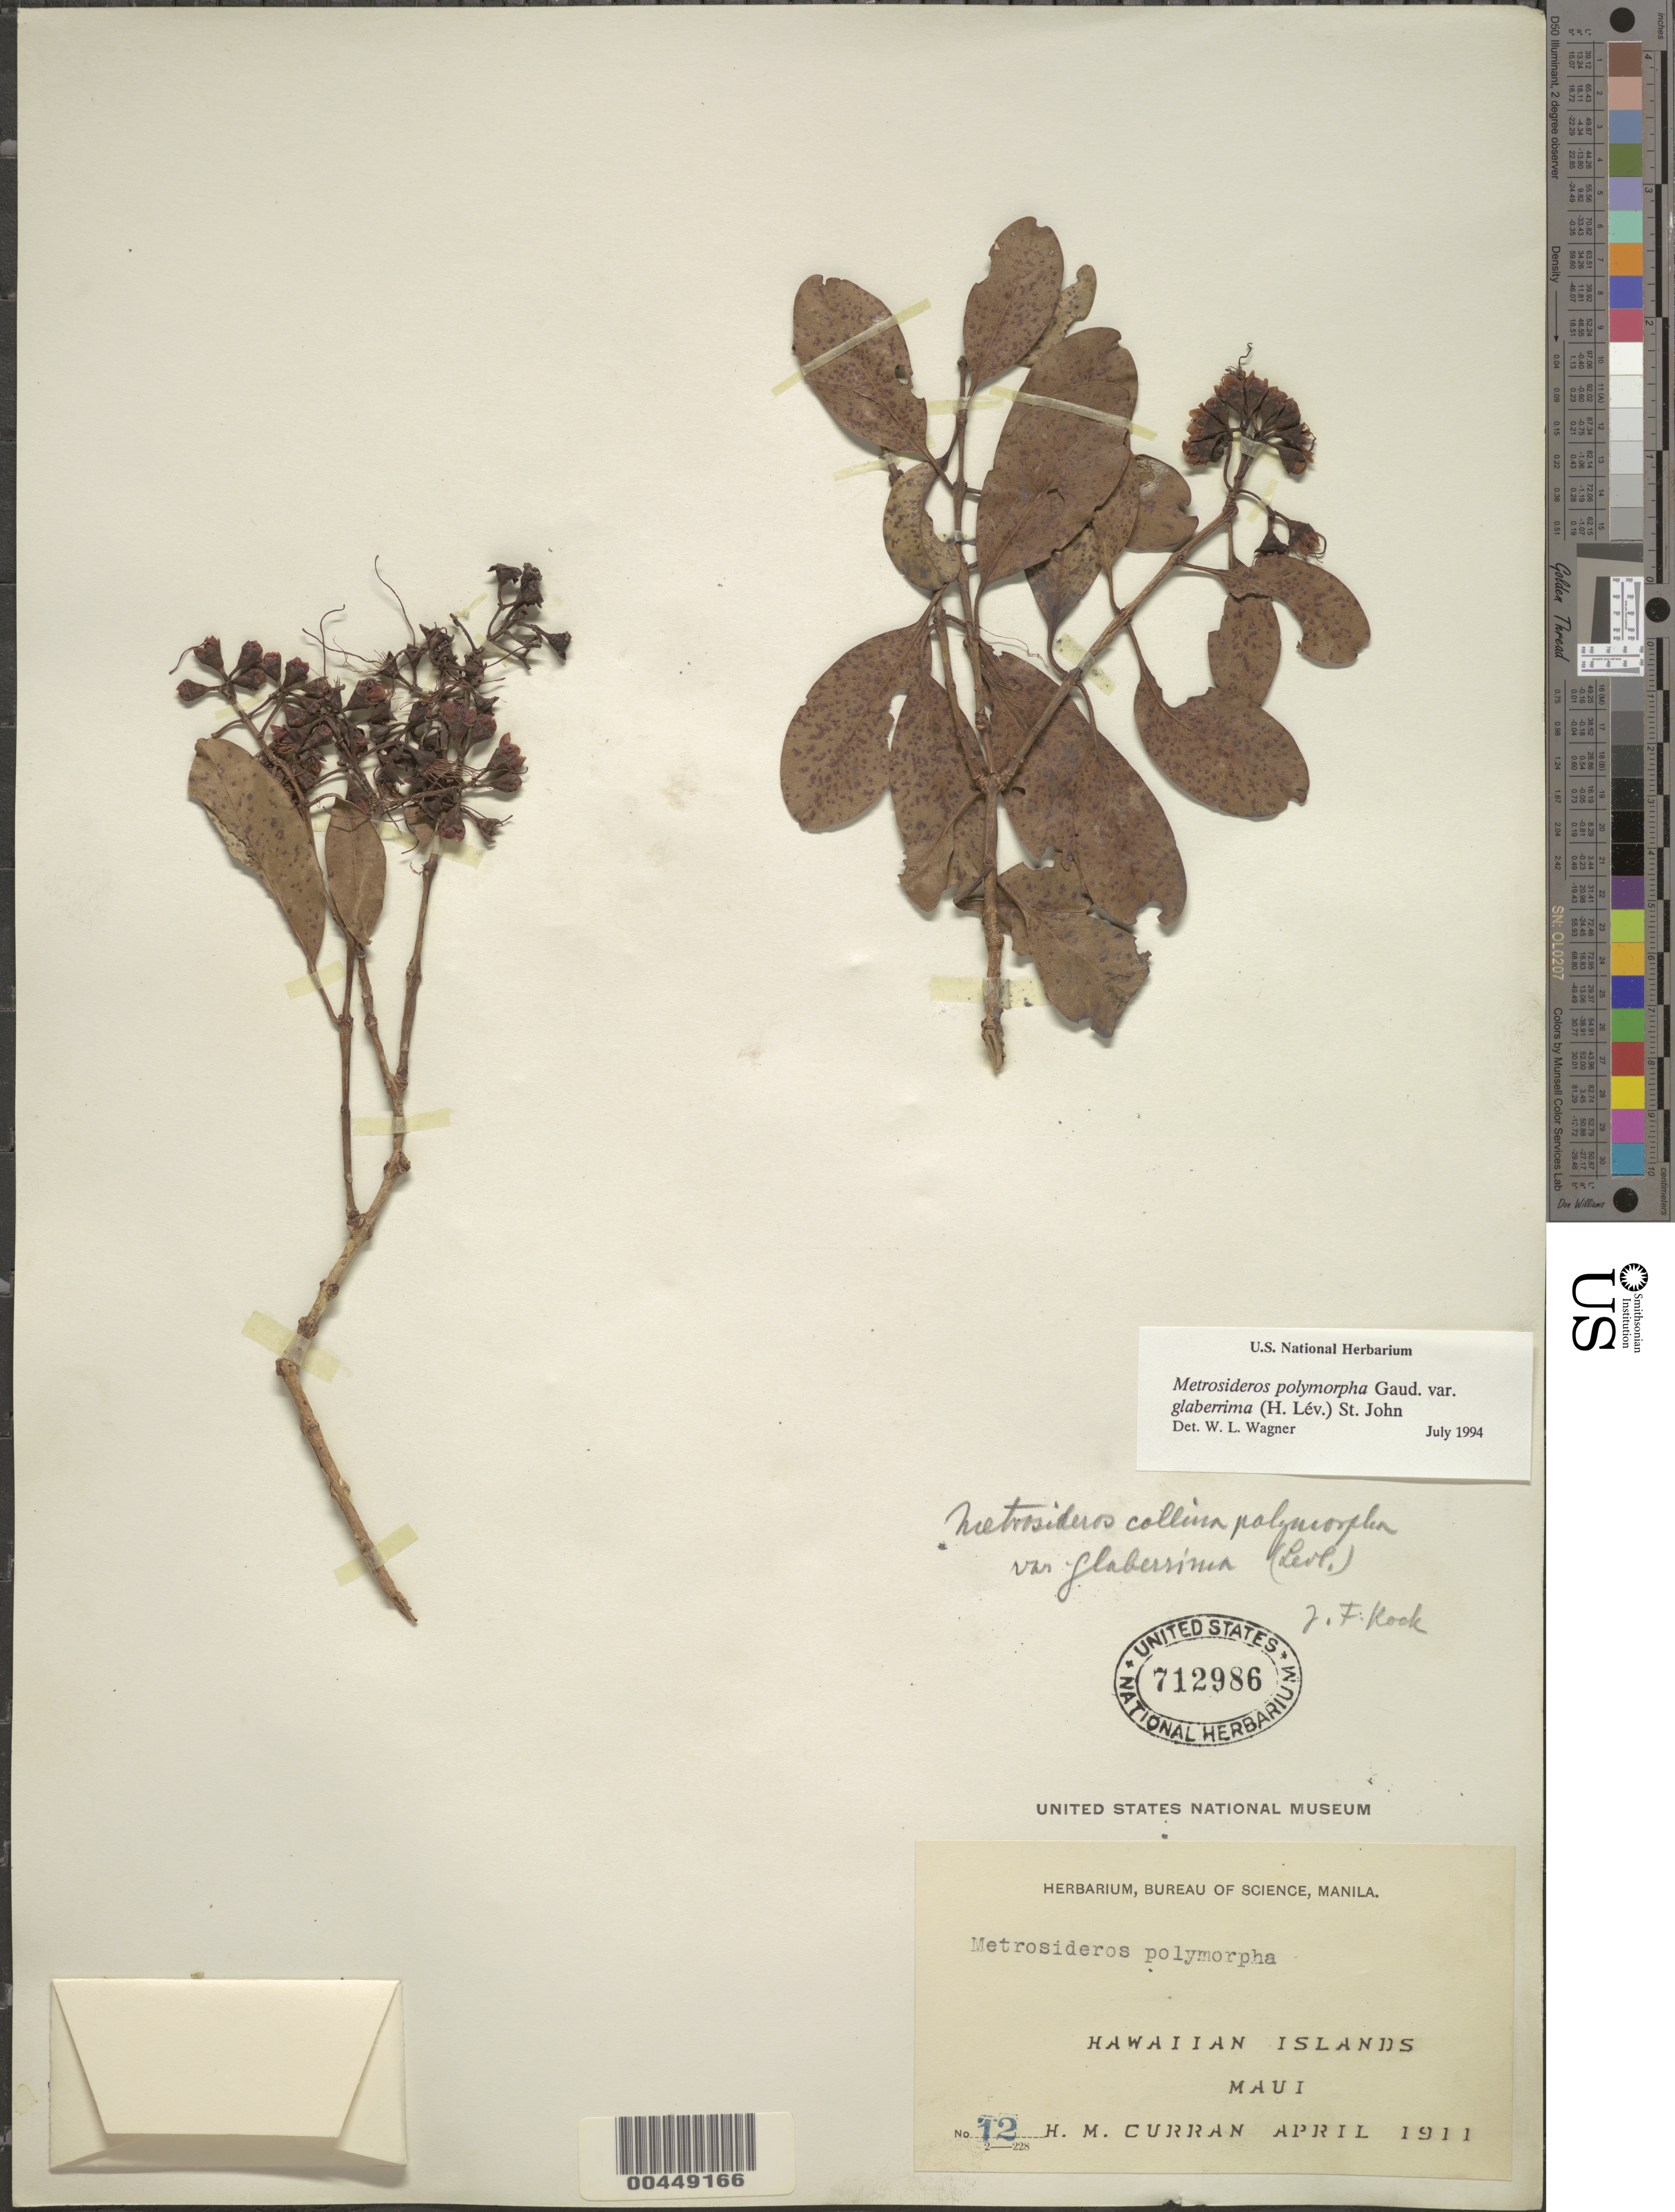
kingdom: Plantae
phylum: Tracheophyta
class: Magnoliopsida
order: Myrtales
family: Myrtaceae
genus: Metrosideros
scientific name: Metrosideros polymorpha var. glaberrima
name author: (H. Lév.) H. St. John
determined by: Wagner, W. L., (BOT), Smithsonian Institution - National Museum of Natural History (UNITED STATES)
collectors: H. M. Curran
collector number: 12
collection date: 1911-04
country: United States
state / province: Hawaii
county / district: Maui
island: Maui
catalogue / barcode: US 712986